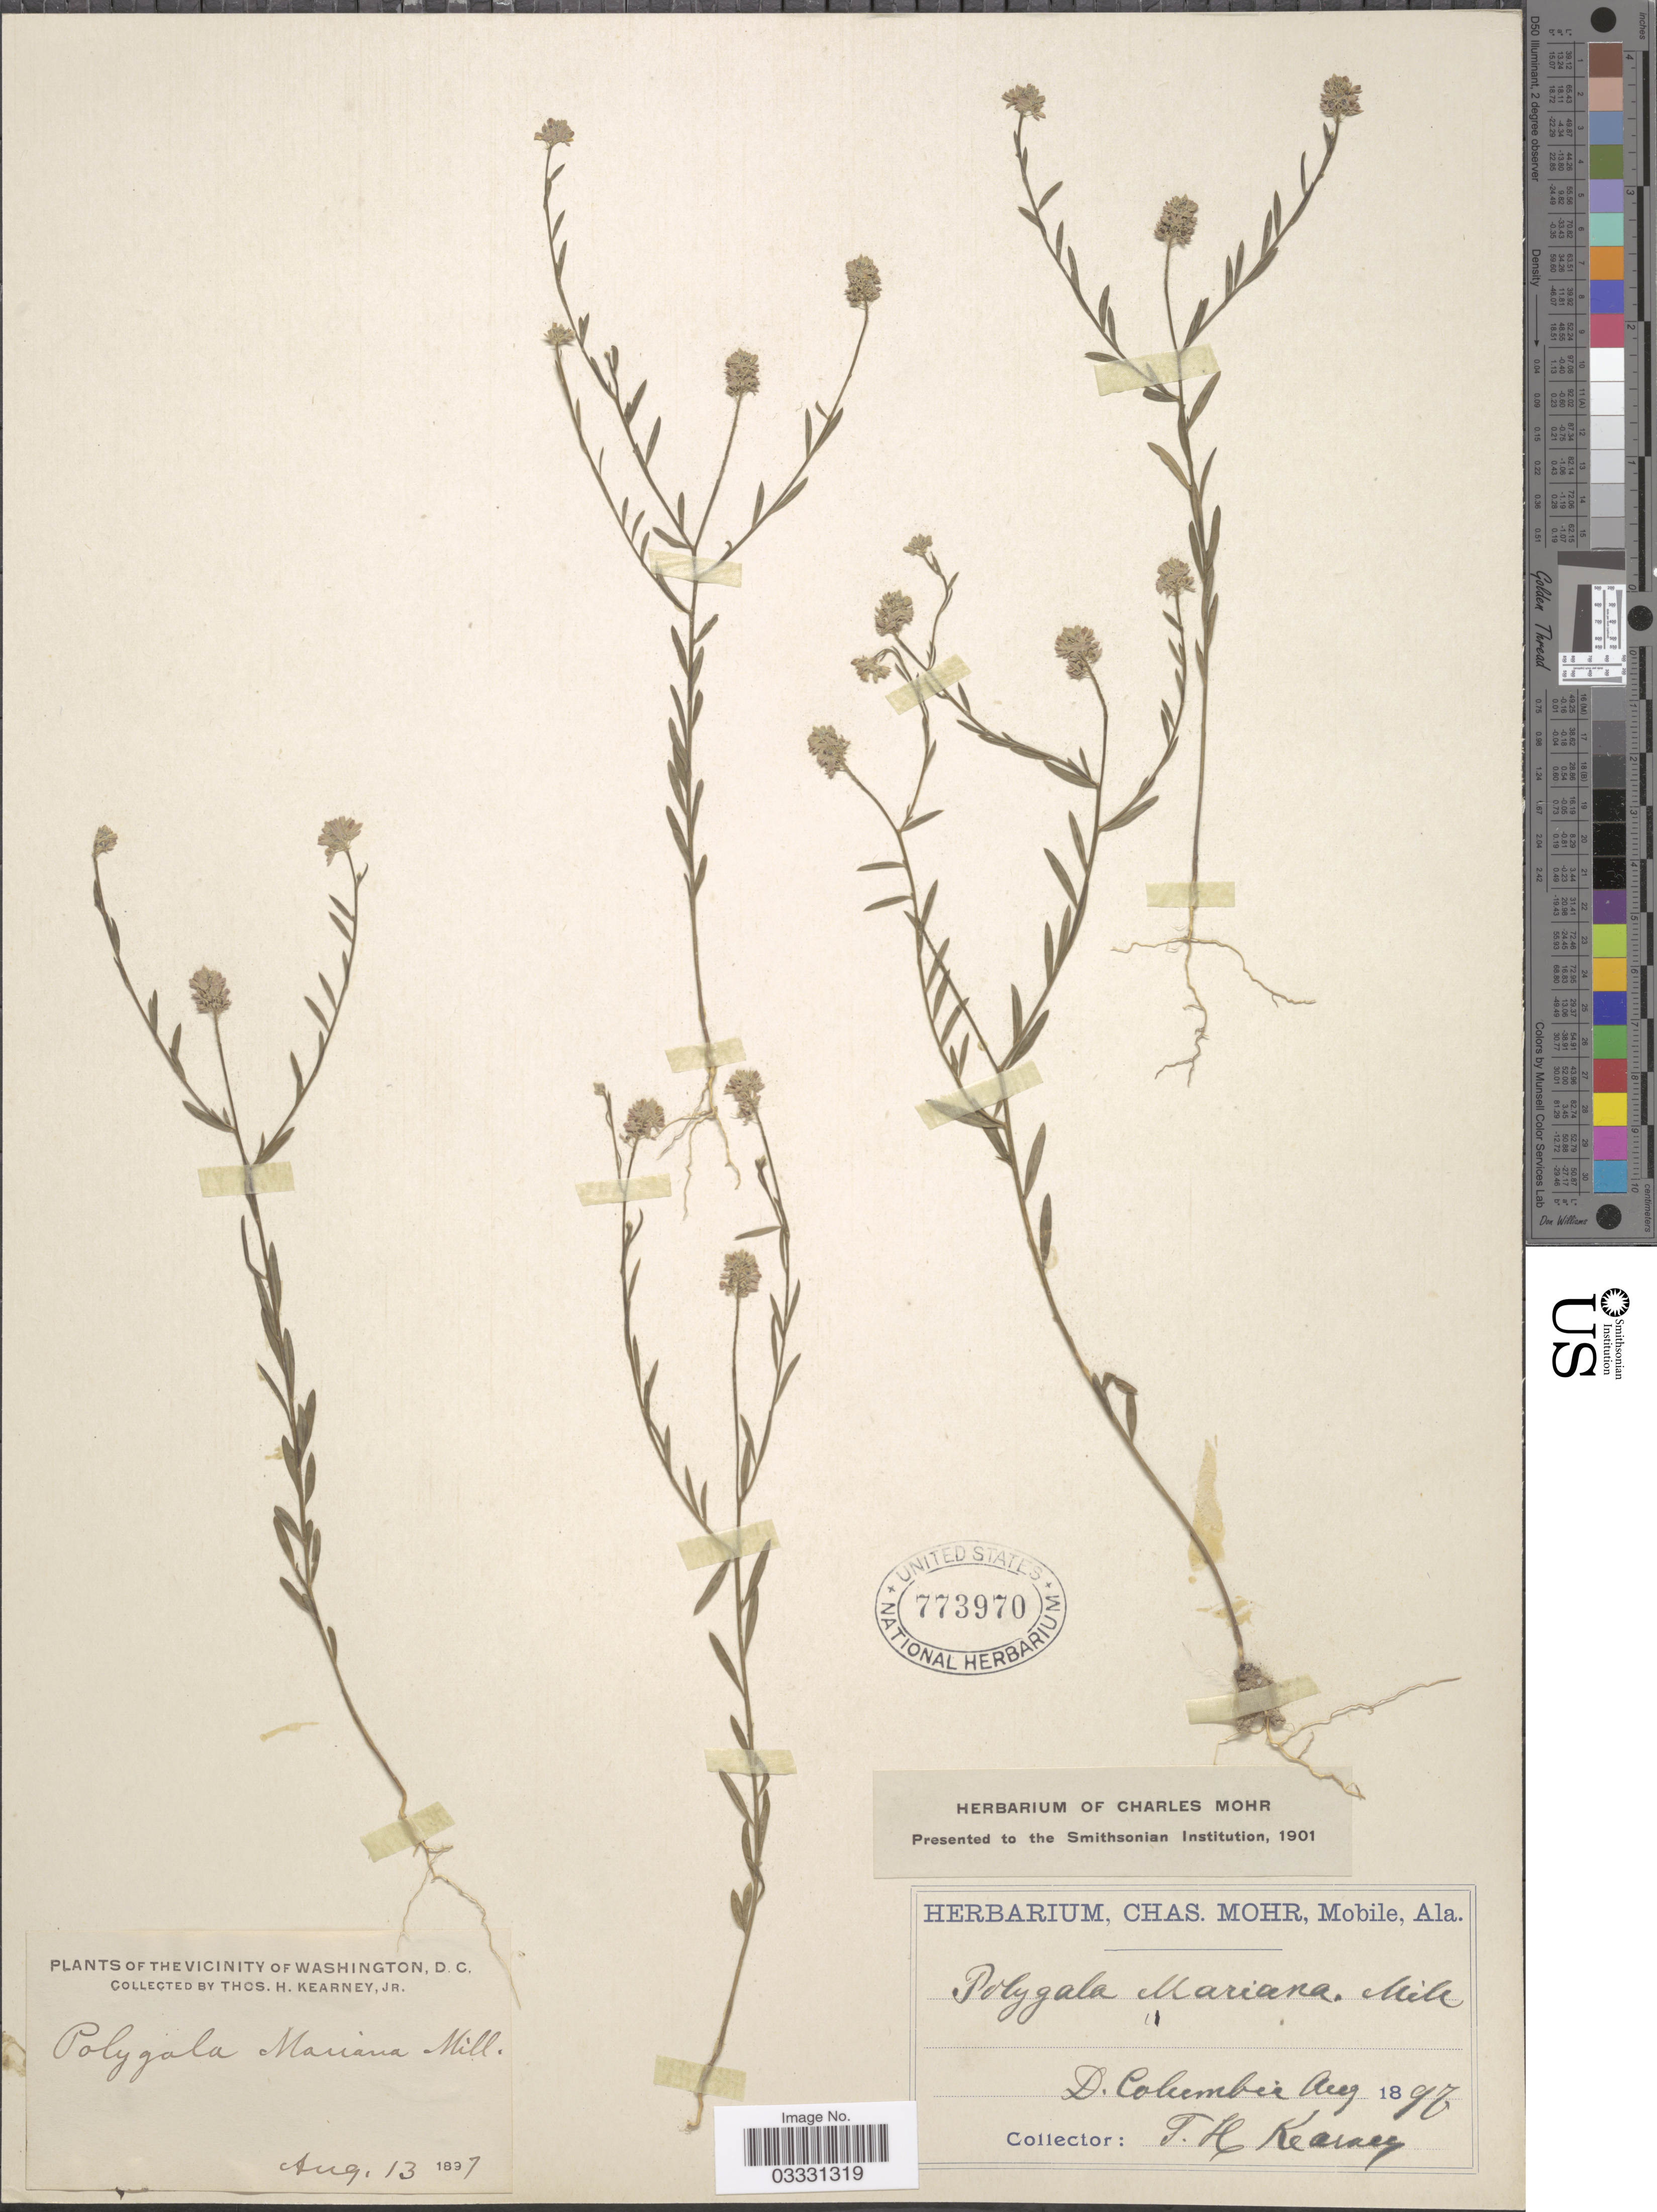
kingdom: Plantae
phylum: Tracheophyta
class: Magnoliopsida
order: Fabales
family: Polygalaceae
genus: Polygala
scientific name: Polygala mariana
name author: Mill.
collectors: T. H. Kearney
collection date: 1897-08-13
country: United States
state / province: District of Columbia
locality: The Vicinity of Washington, D.C. D. Columbia.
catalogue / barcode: US 773970